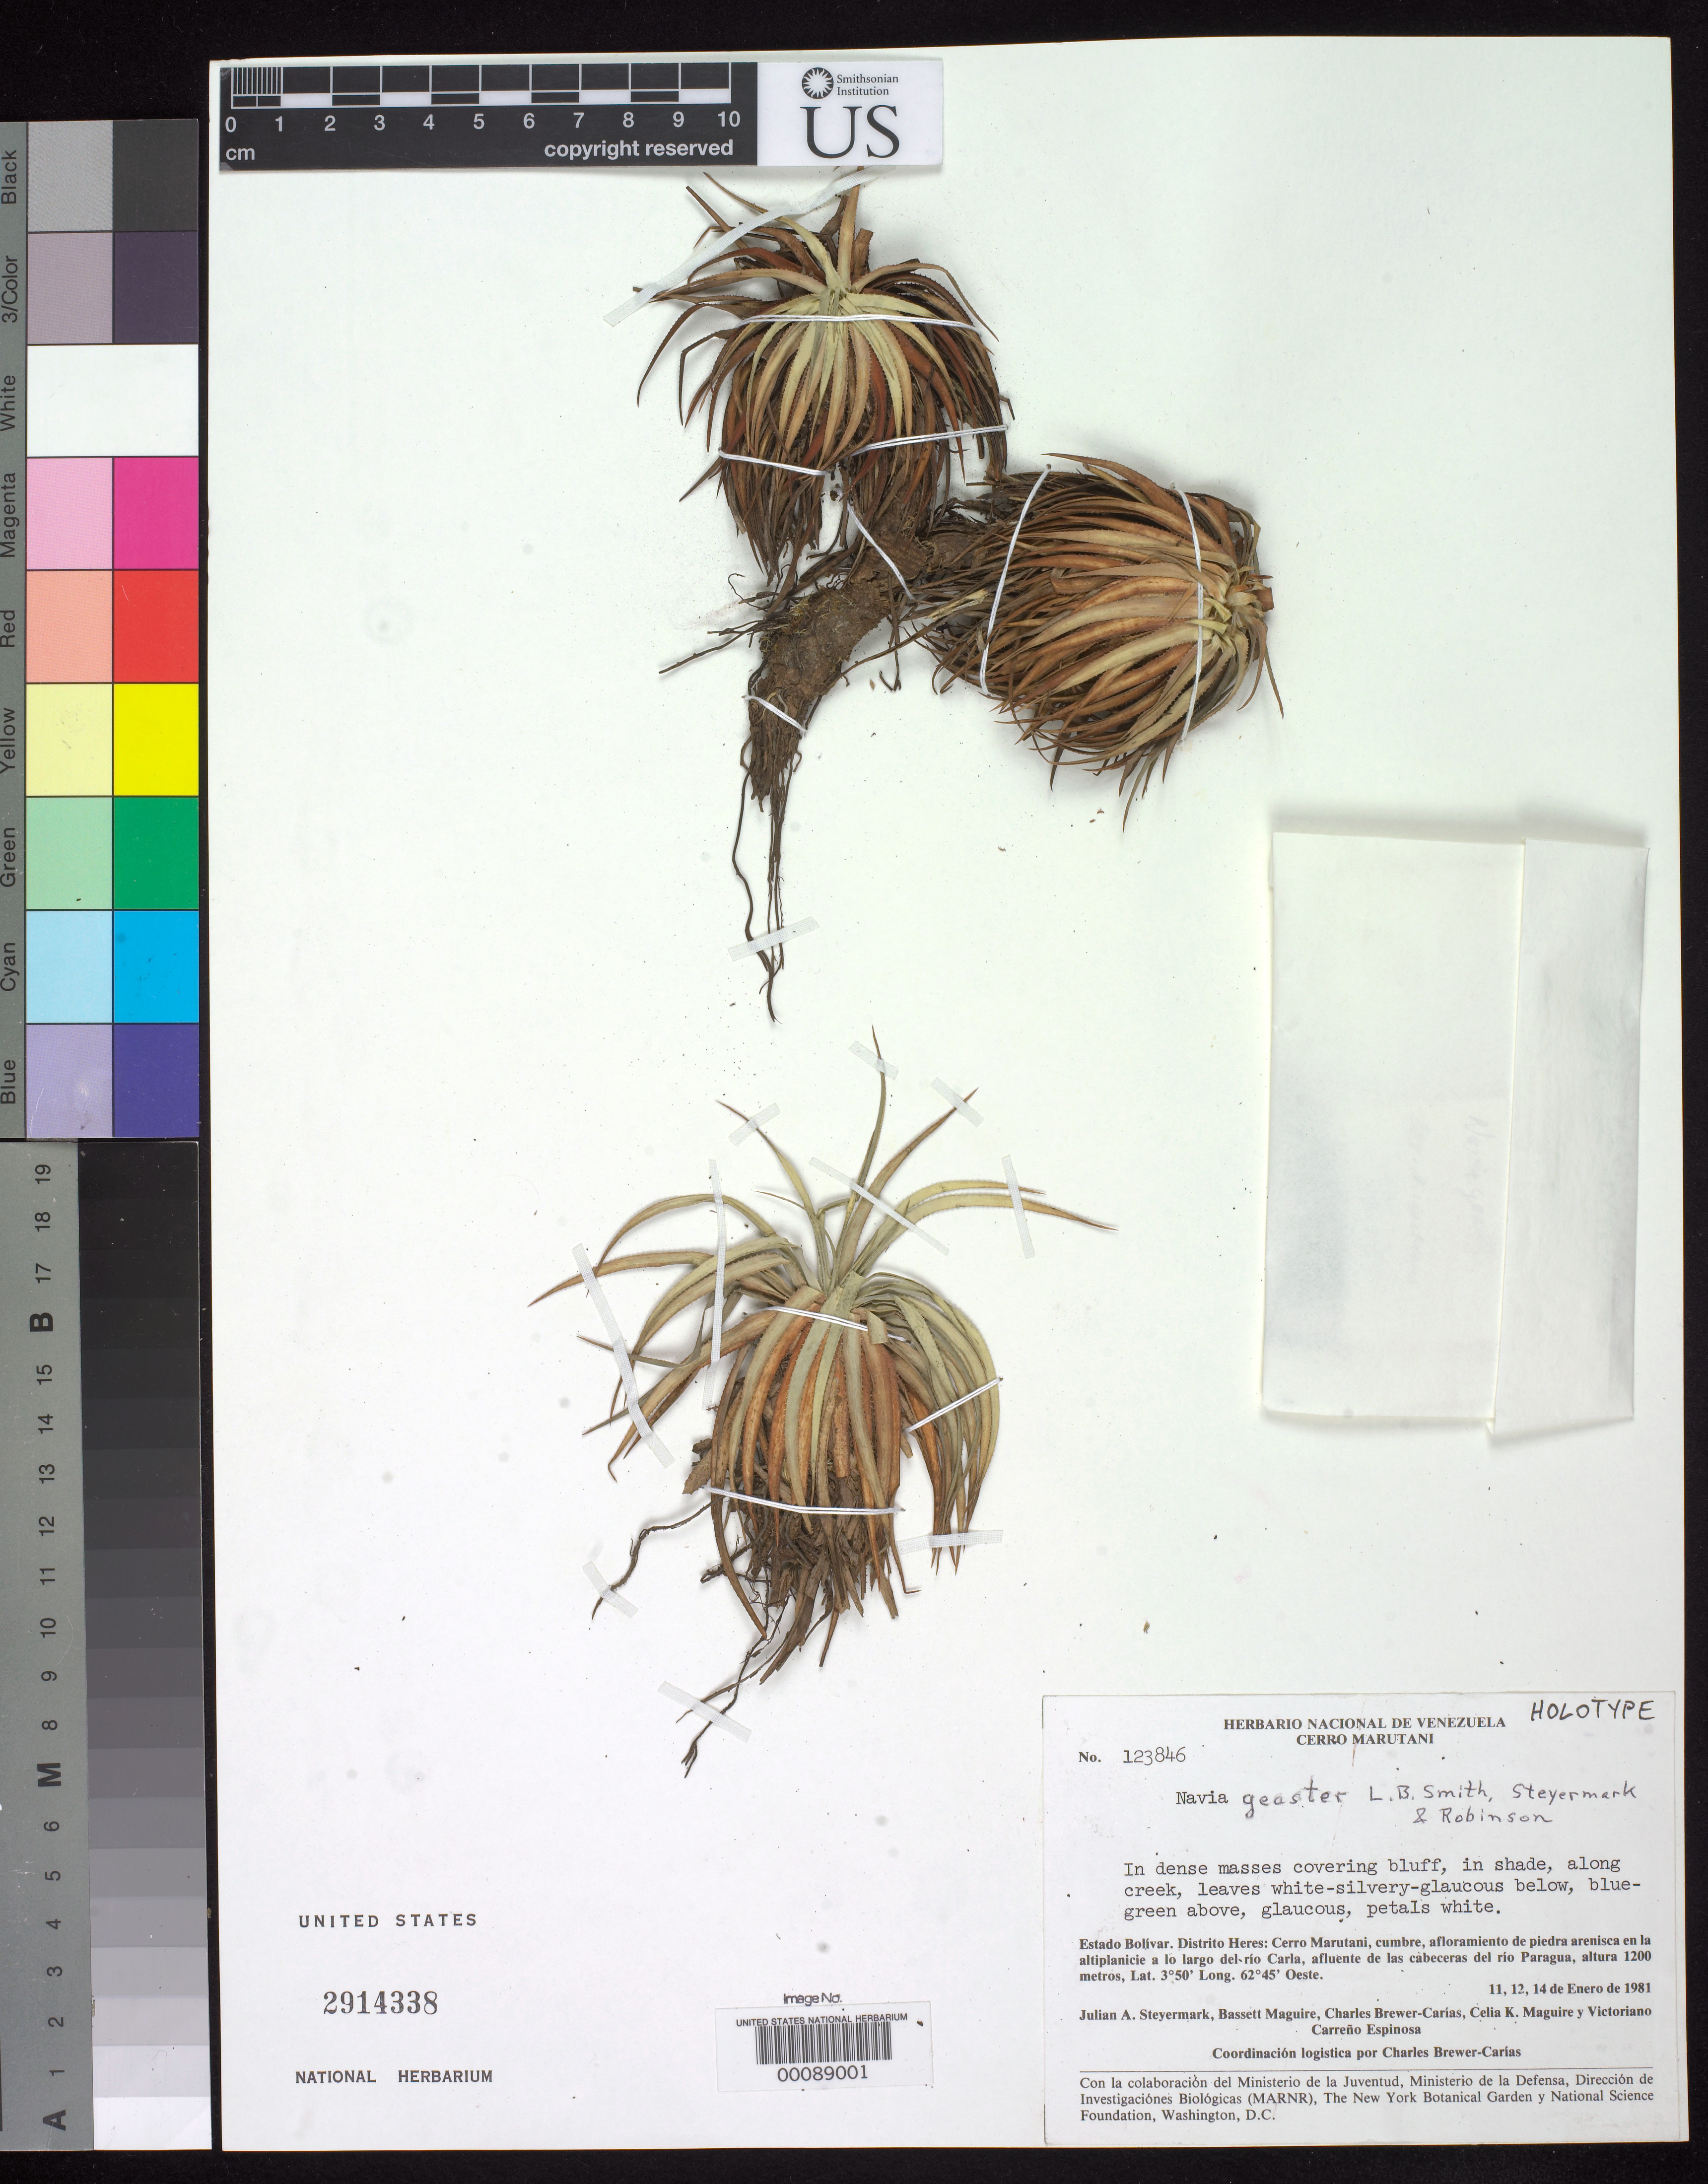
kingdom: Plantae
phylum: Tracheophyta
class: Liliopsida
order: Poales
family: Bromeliaceae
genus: Navia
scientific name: Navia geaster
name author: L.B. Sm.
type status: Holotype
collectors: J. Steyermark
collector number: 123846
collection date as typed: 11 Jan 1981 to 14 Jan 1981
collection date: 1981-01-11/1981-01-14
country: Venezuela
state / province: Bolivar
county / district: Heres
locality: Cerro Marutani.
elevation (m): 1200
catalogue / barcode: US 2914338